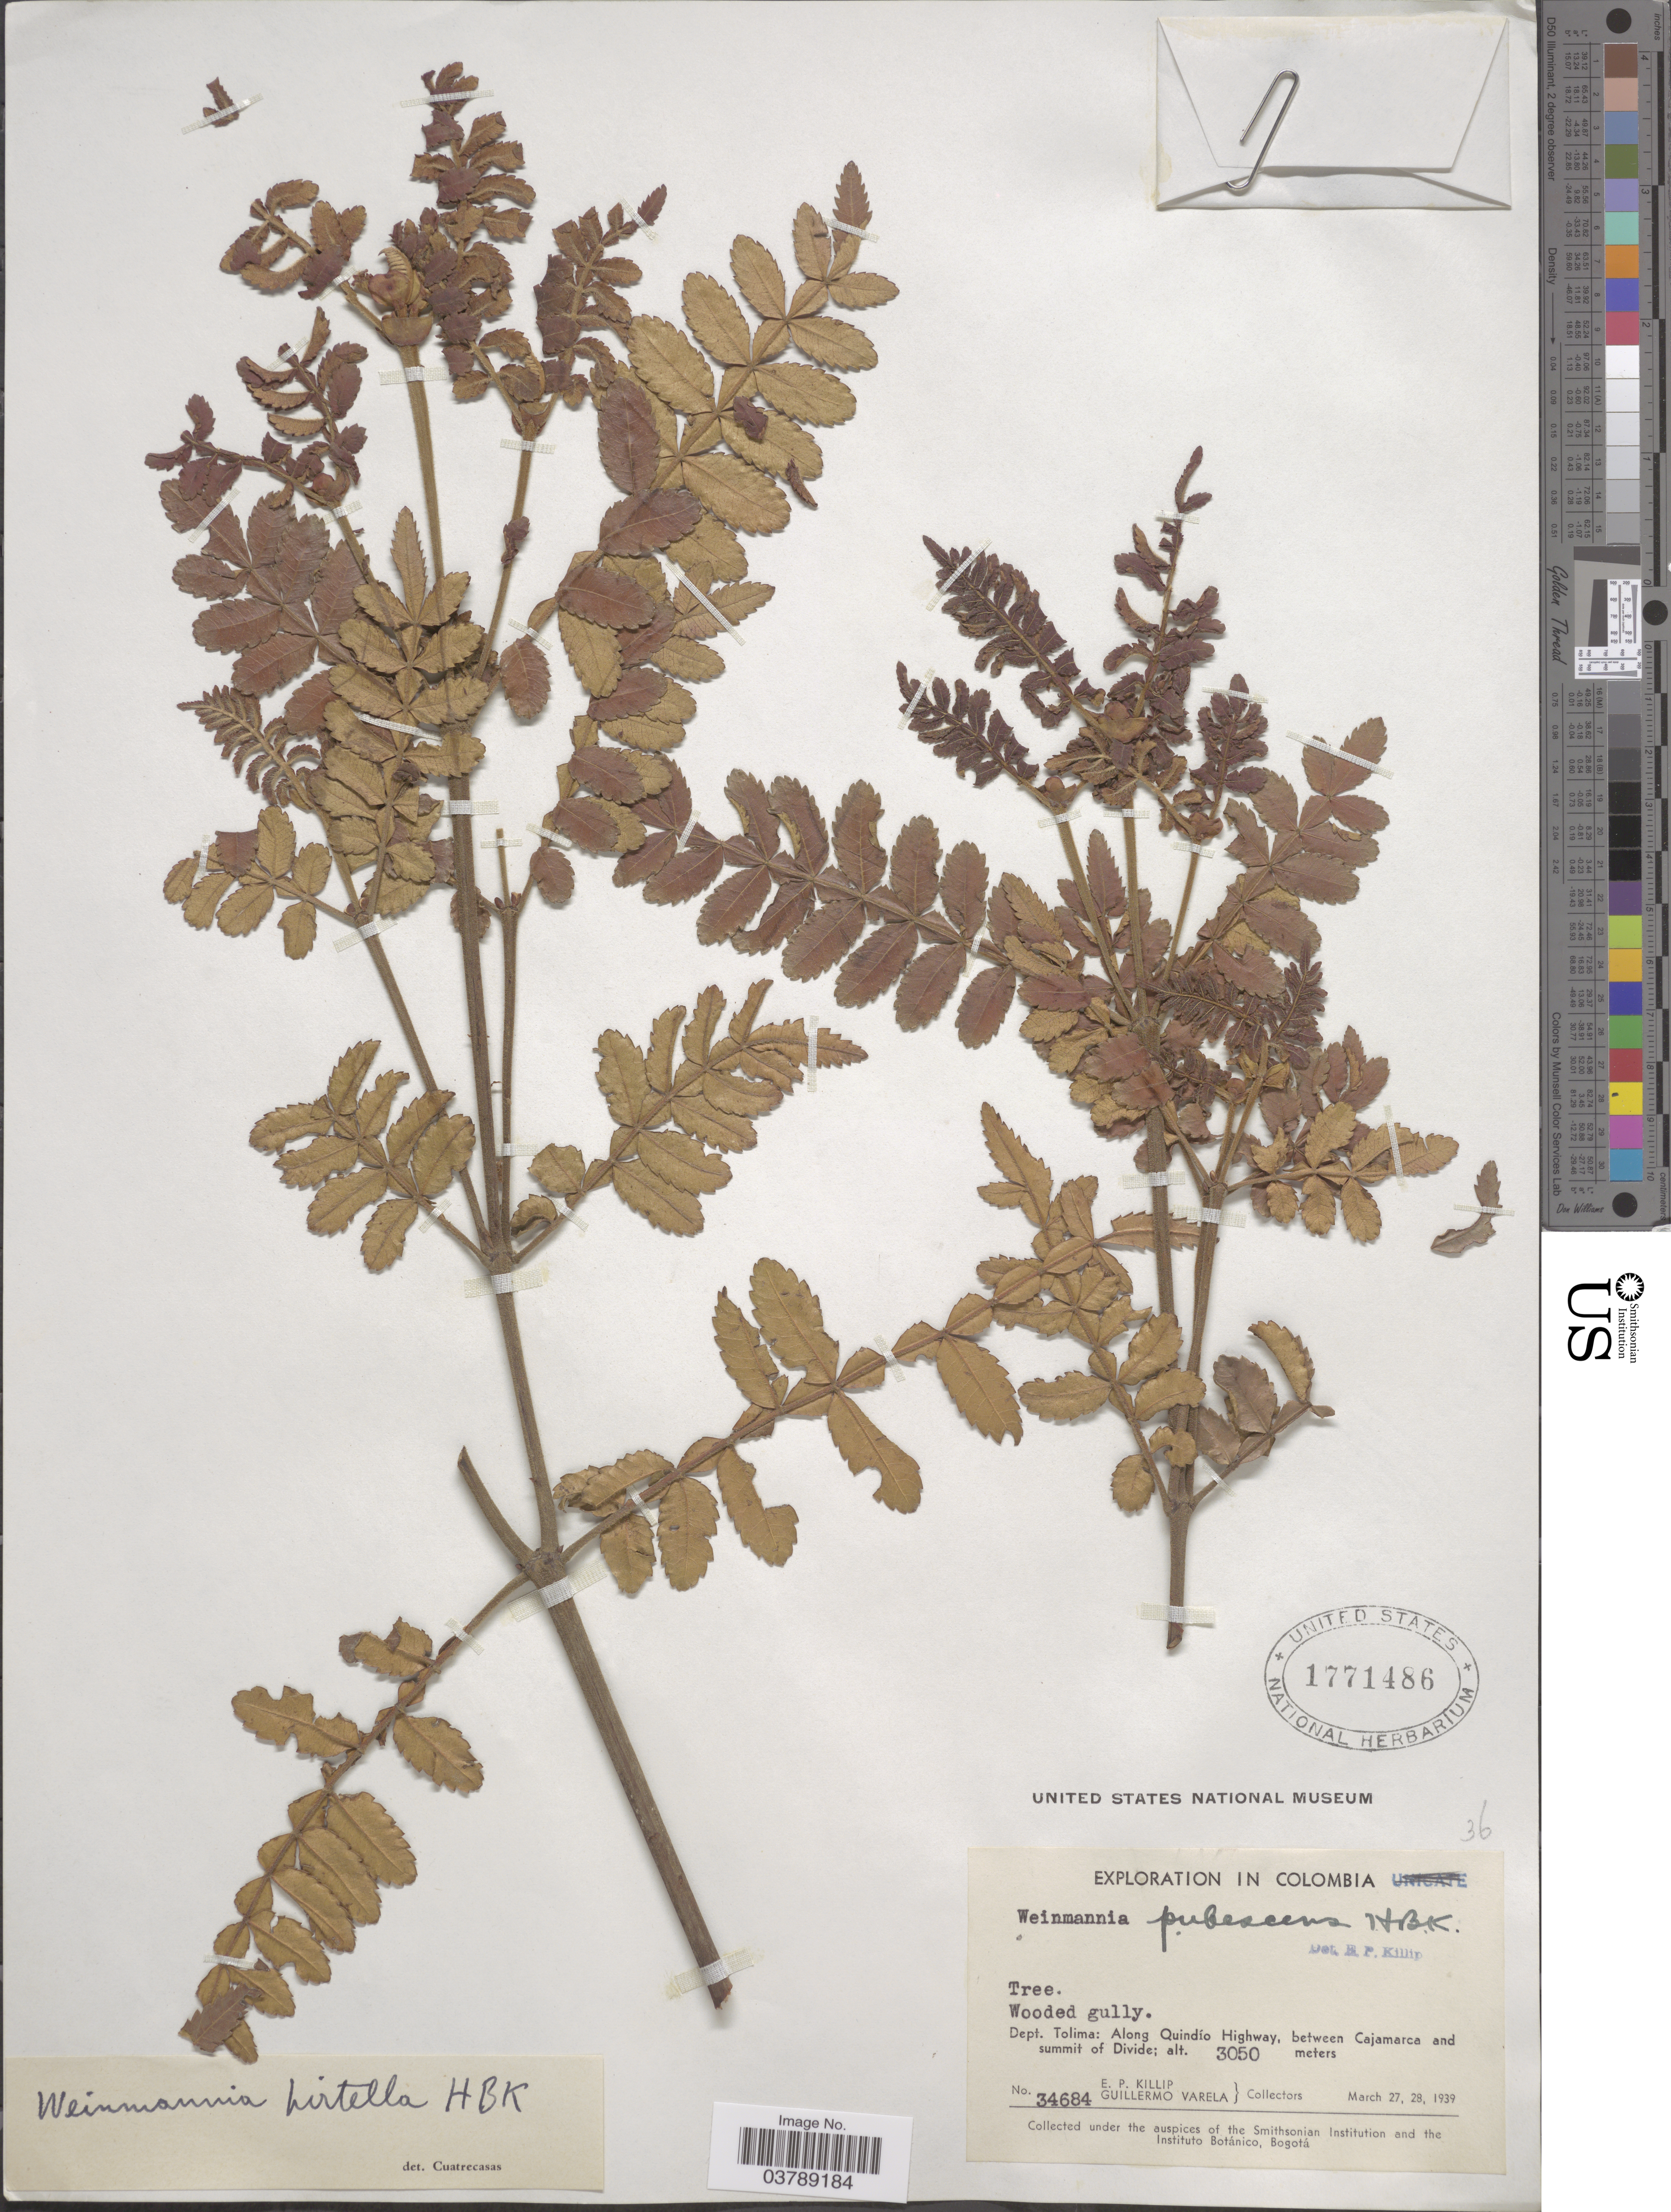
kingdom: Plantae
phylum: Tracheophyta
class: Magnoliopsida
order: Oxalidales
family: Cunoniaceae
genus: Weinmannia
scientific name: Weinmannia hirtella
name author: Kunth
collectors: E. P. Killip & G. Varela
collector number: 34684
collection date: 1939-03-27/1939-03-28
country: Colombia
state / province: Tolima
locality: Dept. Tolima: Along Quindío Highway, between Cajamarca and summit of Divide.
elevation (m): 3050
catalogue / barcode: US 1771486